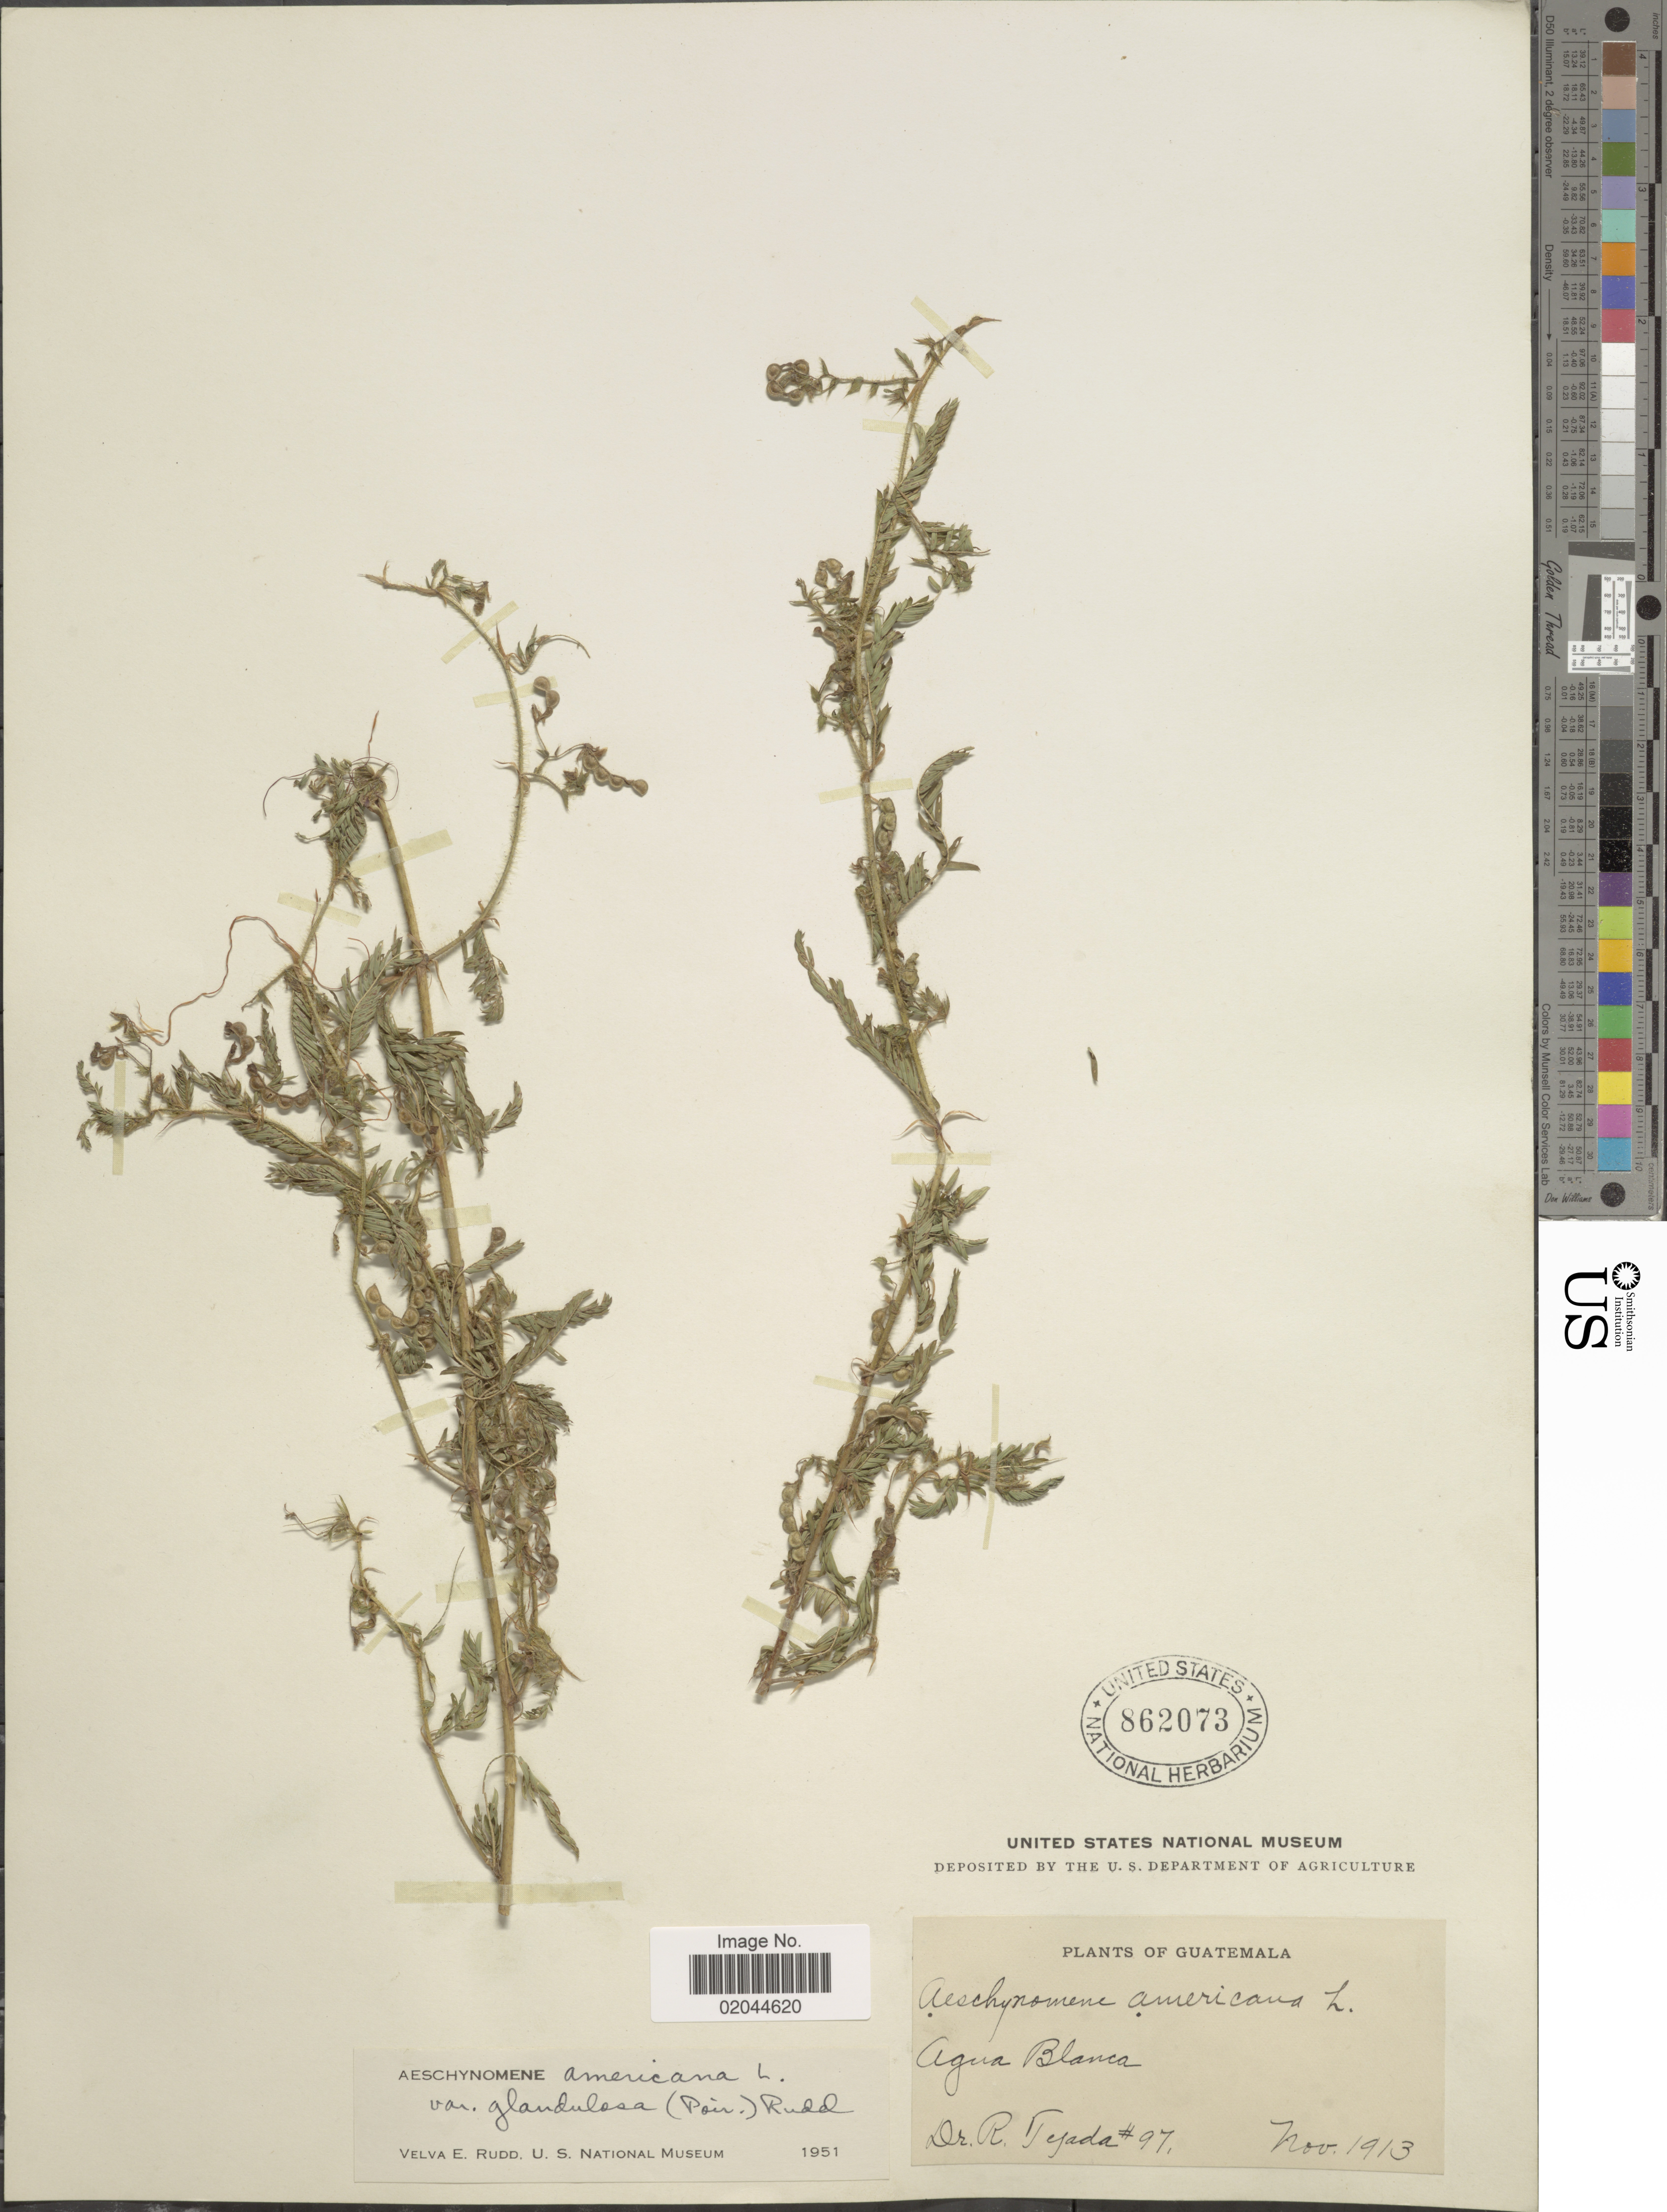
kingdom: Plantae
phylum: Tracheophyta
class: Magnoliopsida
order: Fabales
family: Fabaceae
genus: Aeschynomene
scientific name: Aeschynomene americana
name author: L.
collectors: R. Tejada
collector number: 97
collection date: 1913-11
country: Guatemala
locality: Agua Blanca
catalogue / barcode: US 862073